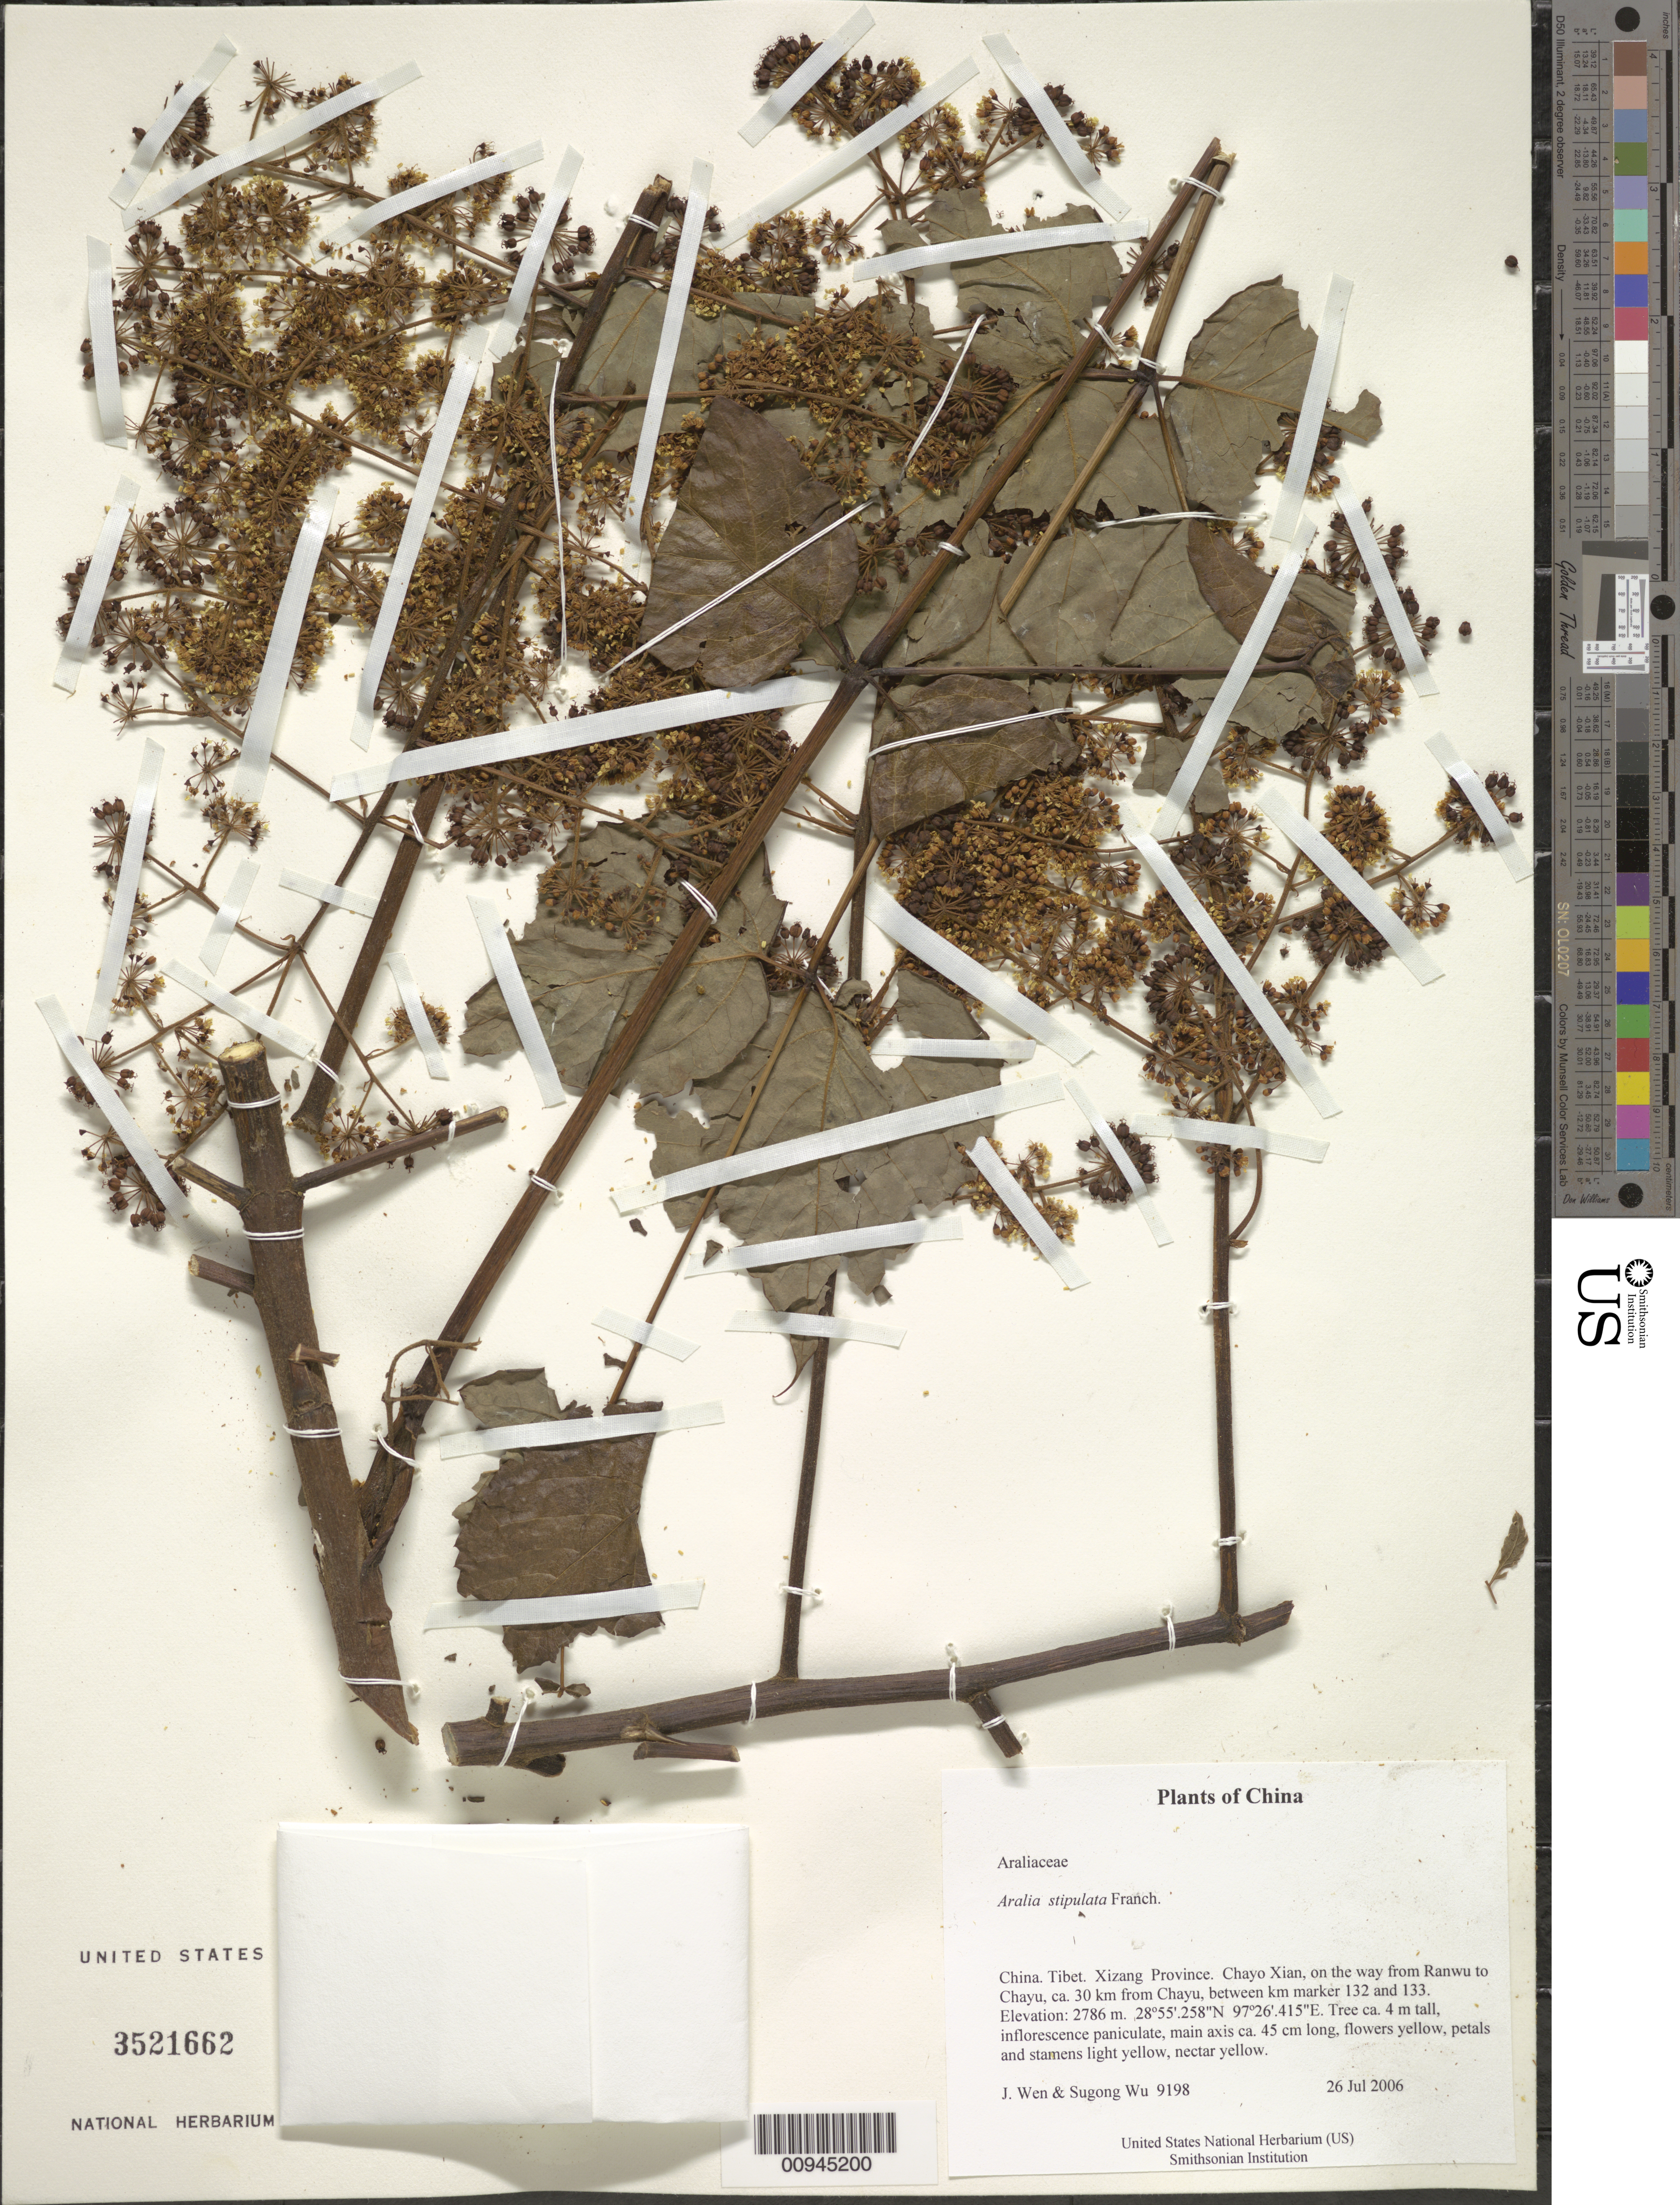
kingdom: Plantae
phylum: Tracheophyta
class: Magnoliopsida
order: Apiales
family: Araliaceae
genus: Aralia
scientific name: Aralia stipulata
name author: Franch.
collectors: J. Wen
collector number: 9198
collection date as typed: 26 Jul 2006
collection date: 2006-07-26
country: China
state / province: Xizang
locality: Xizang Province. Chayo Xian, on the way from Ranwu to Chayu, ca. 30 km from Chayu, between km marker 132 and 133.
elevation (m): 2786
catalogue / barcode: US 3521662